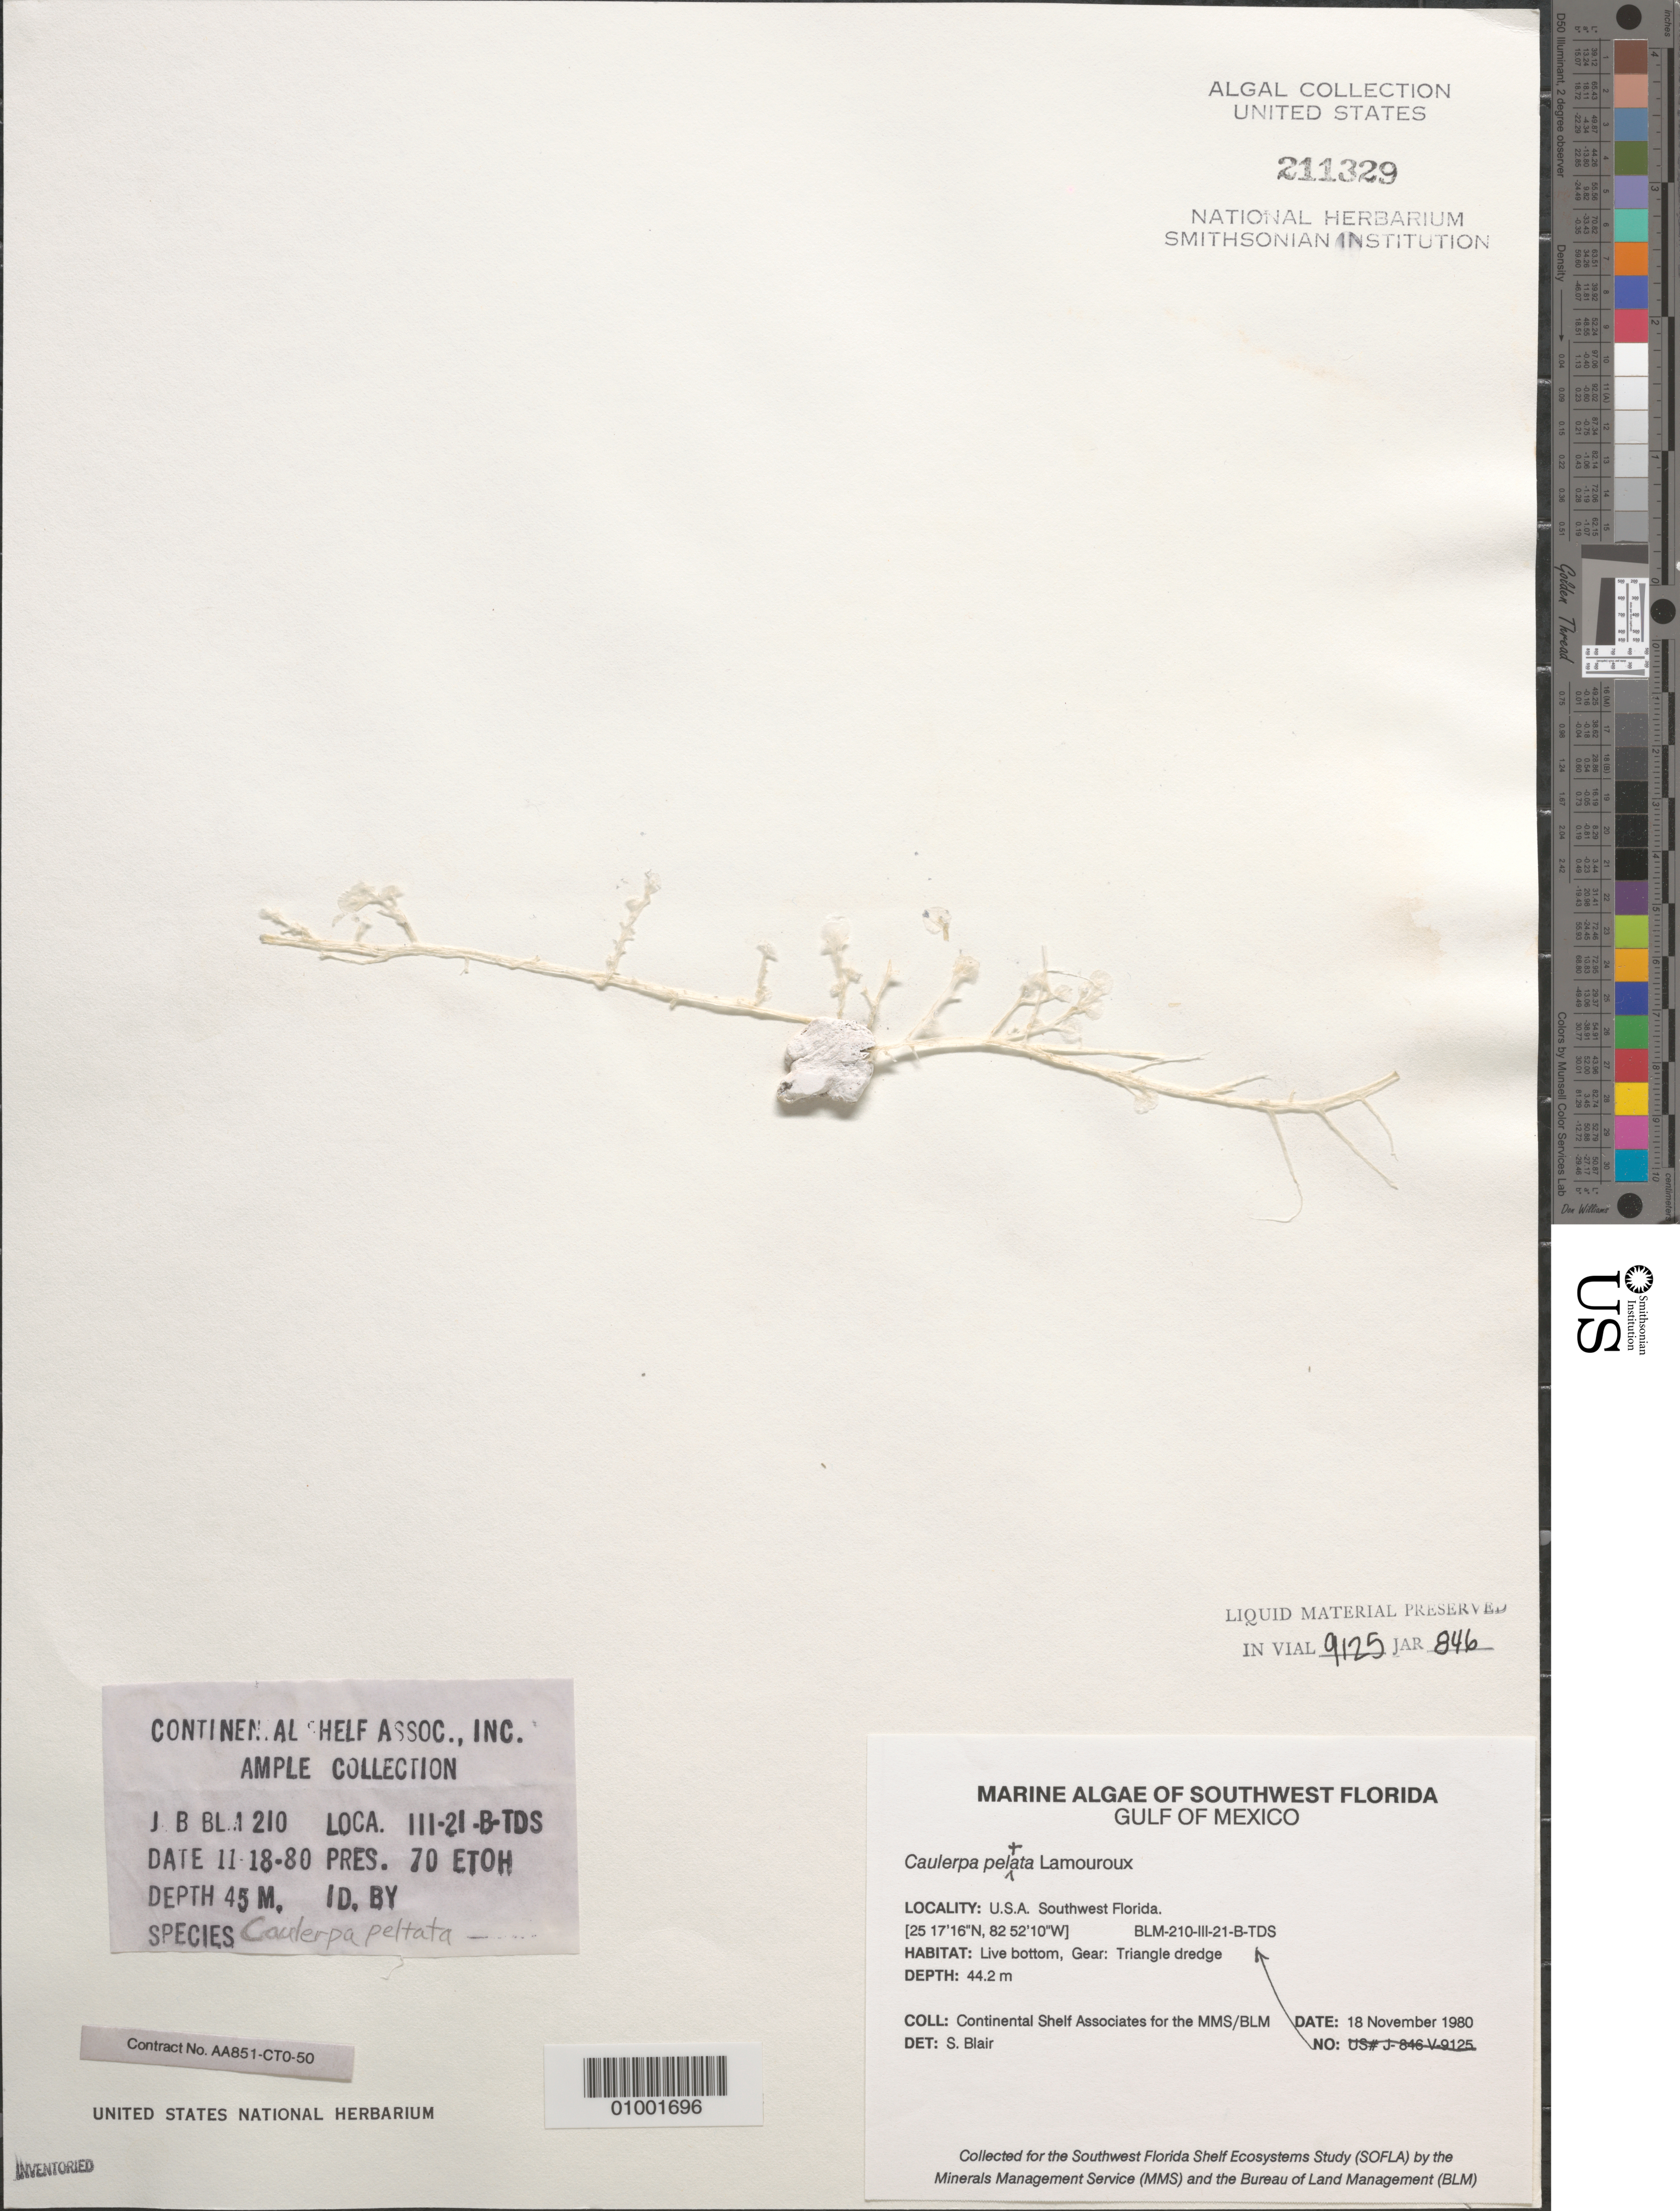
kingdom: Plantae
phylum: Chlorophyta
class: Ulvophyceae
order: Ulvales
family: Ulvaceae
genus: Ulva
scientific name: Ulva linza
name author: L.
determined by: Algae name updating Project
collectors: Continental Shelf Associates for the MMS/BLM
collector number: BLM-210-III-21-B-TDS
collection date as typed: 18 Nov 1980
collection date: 1980-11-18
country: United States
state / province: Florida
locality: Gulf of Mexico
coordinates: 25 17'16"N, 82 52'10"W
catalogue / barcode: US 211329